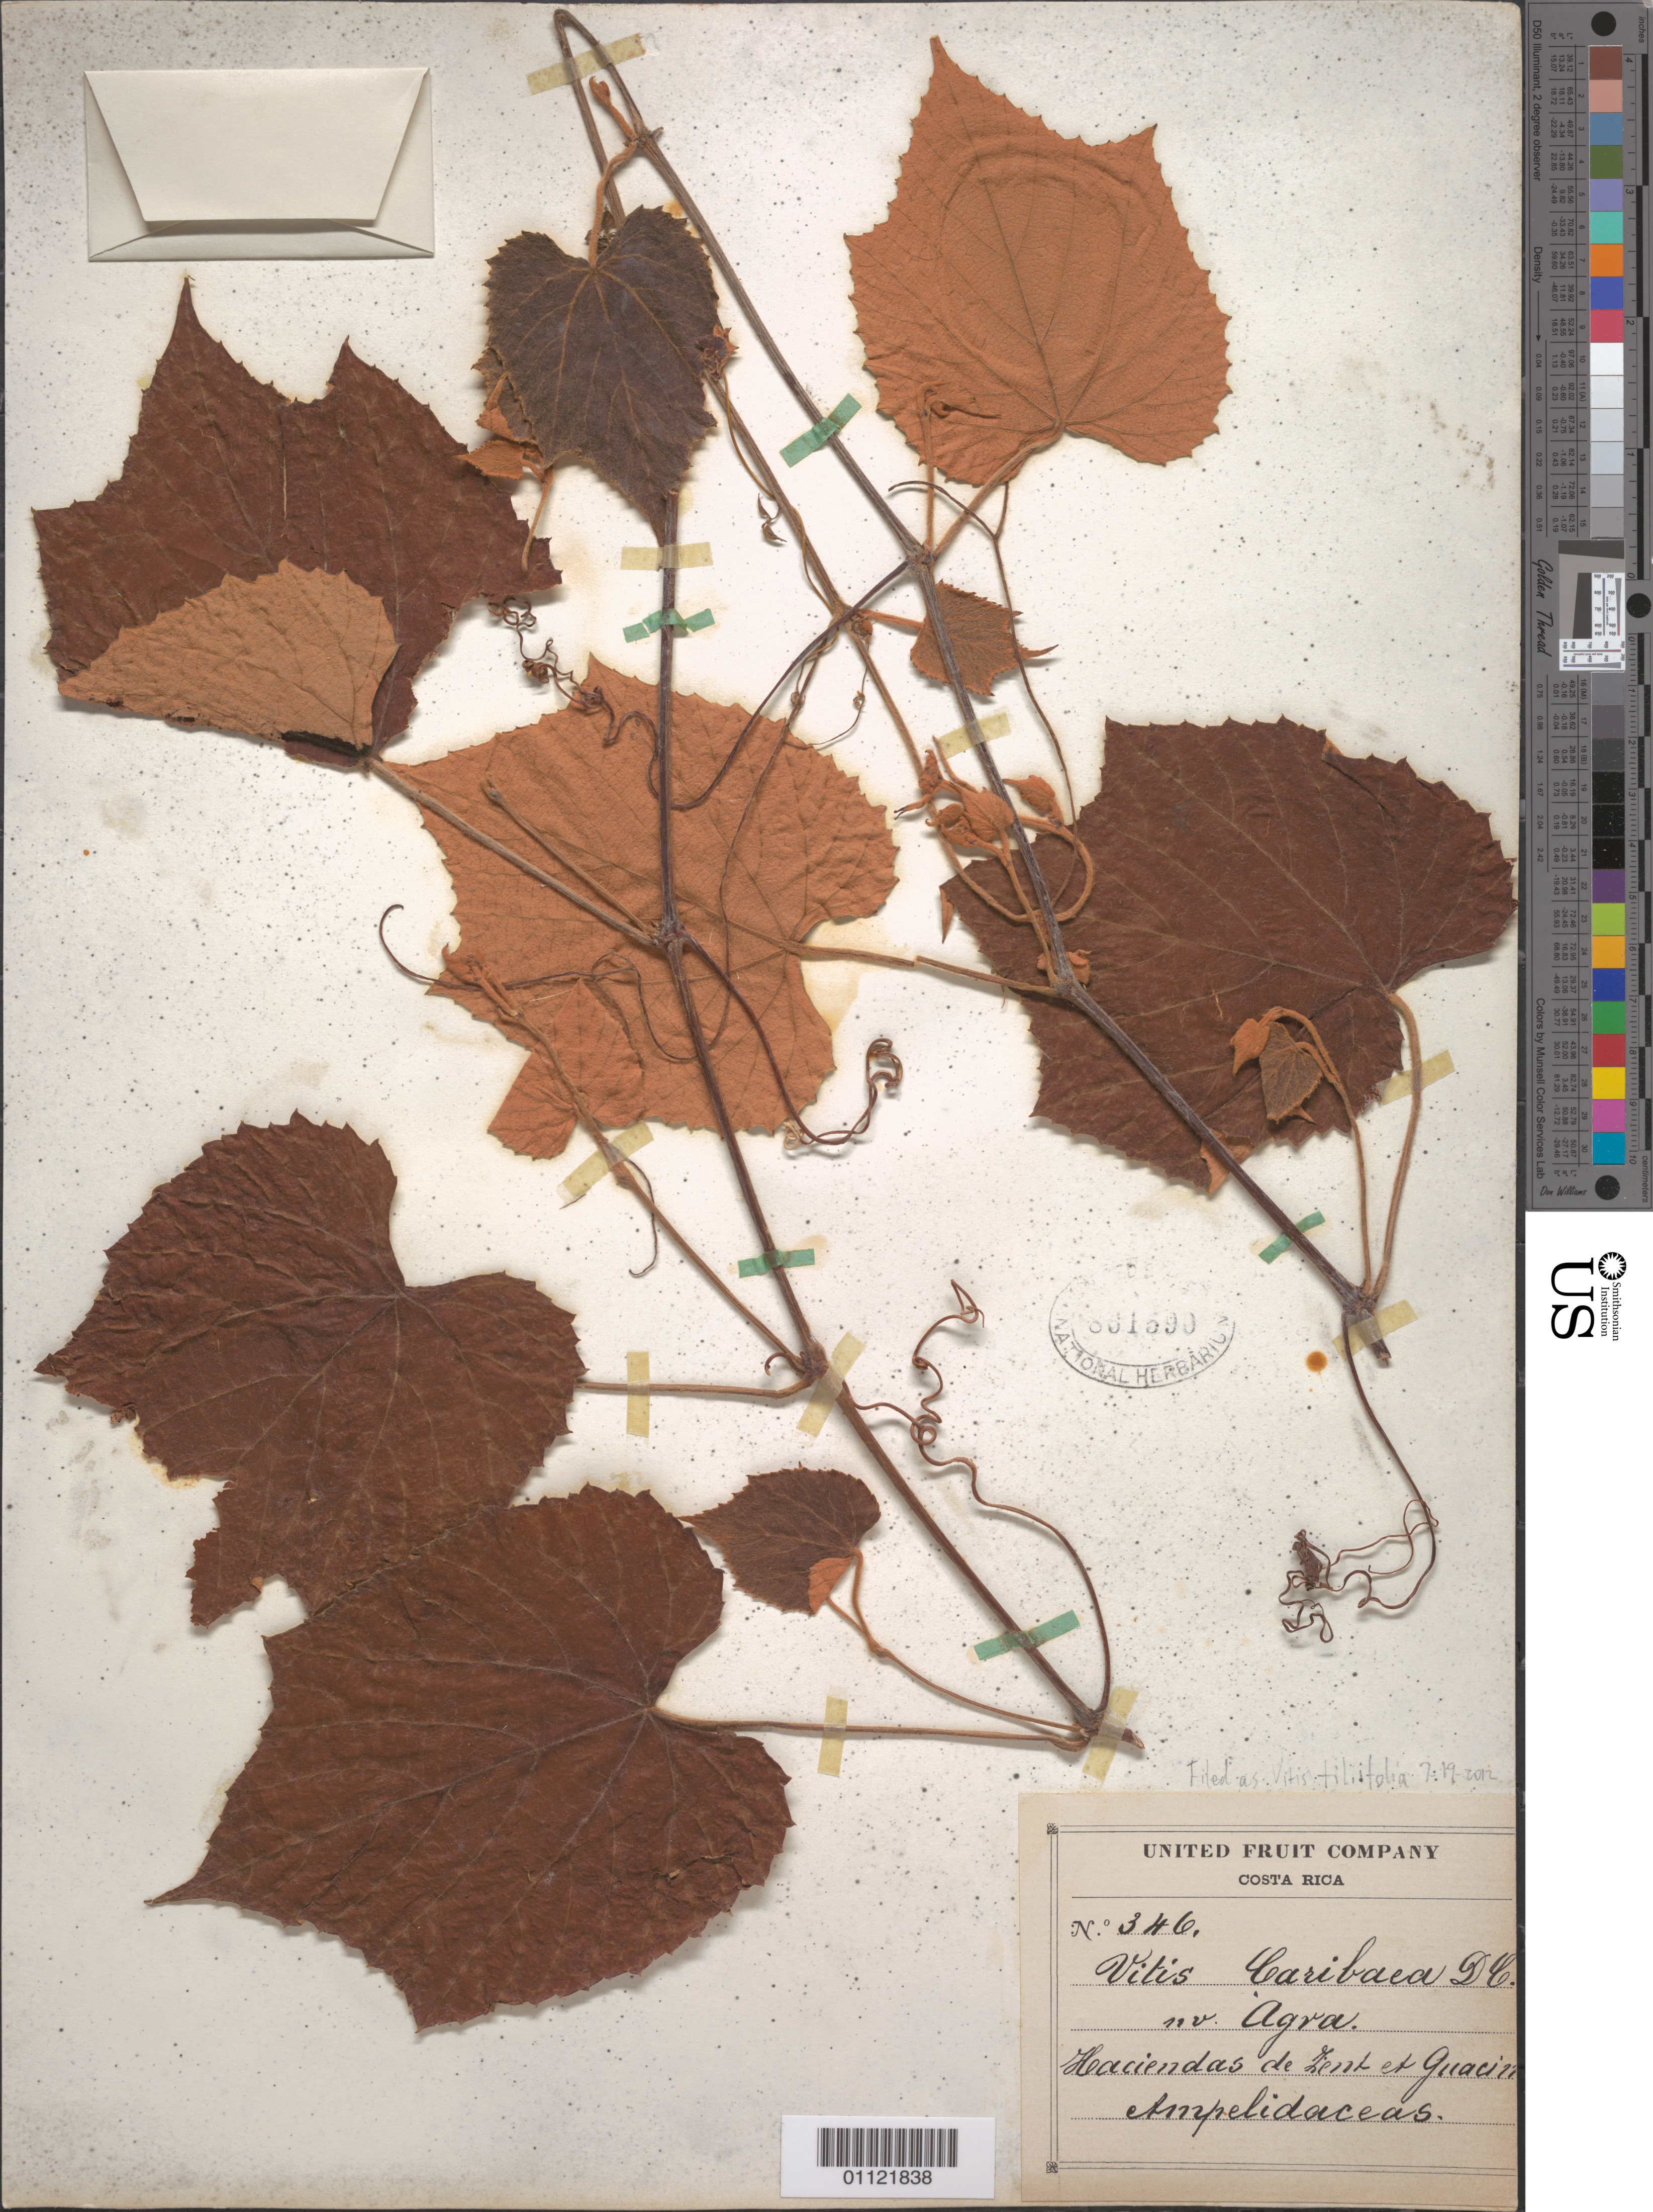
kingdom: Plantae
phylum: Tracheophyta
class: Magnoliopsida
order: Vitales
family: Vitaceae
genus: Vitis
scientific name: Vitis tiliifolia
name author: Humb. & Bonpl. ex Schult.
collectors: United Fruit Company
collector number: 346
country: Costa Rica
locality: Haciendas de Kent et Guacin, Ampelidaceas.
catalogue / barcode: US 861590